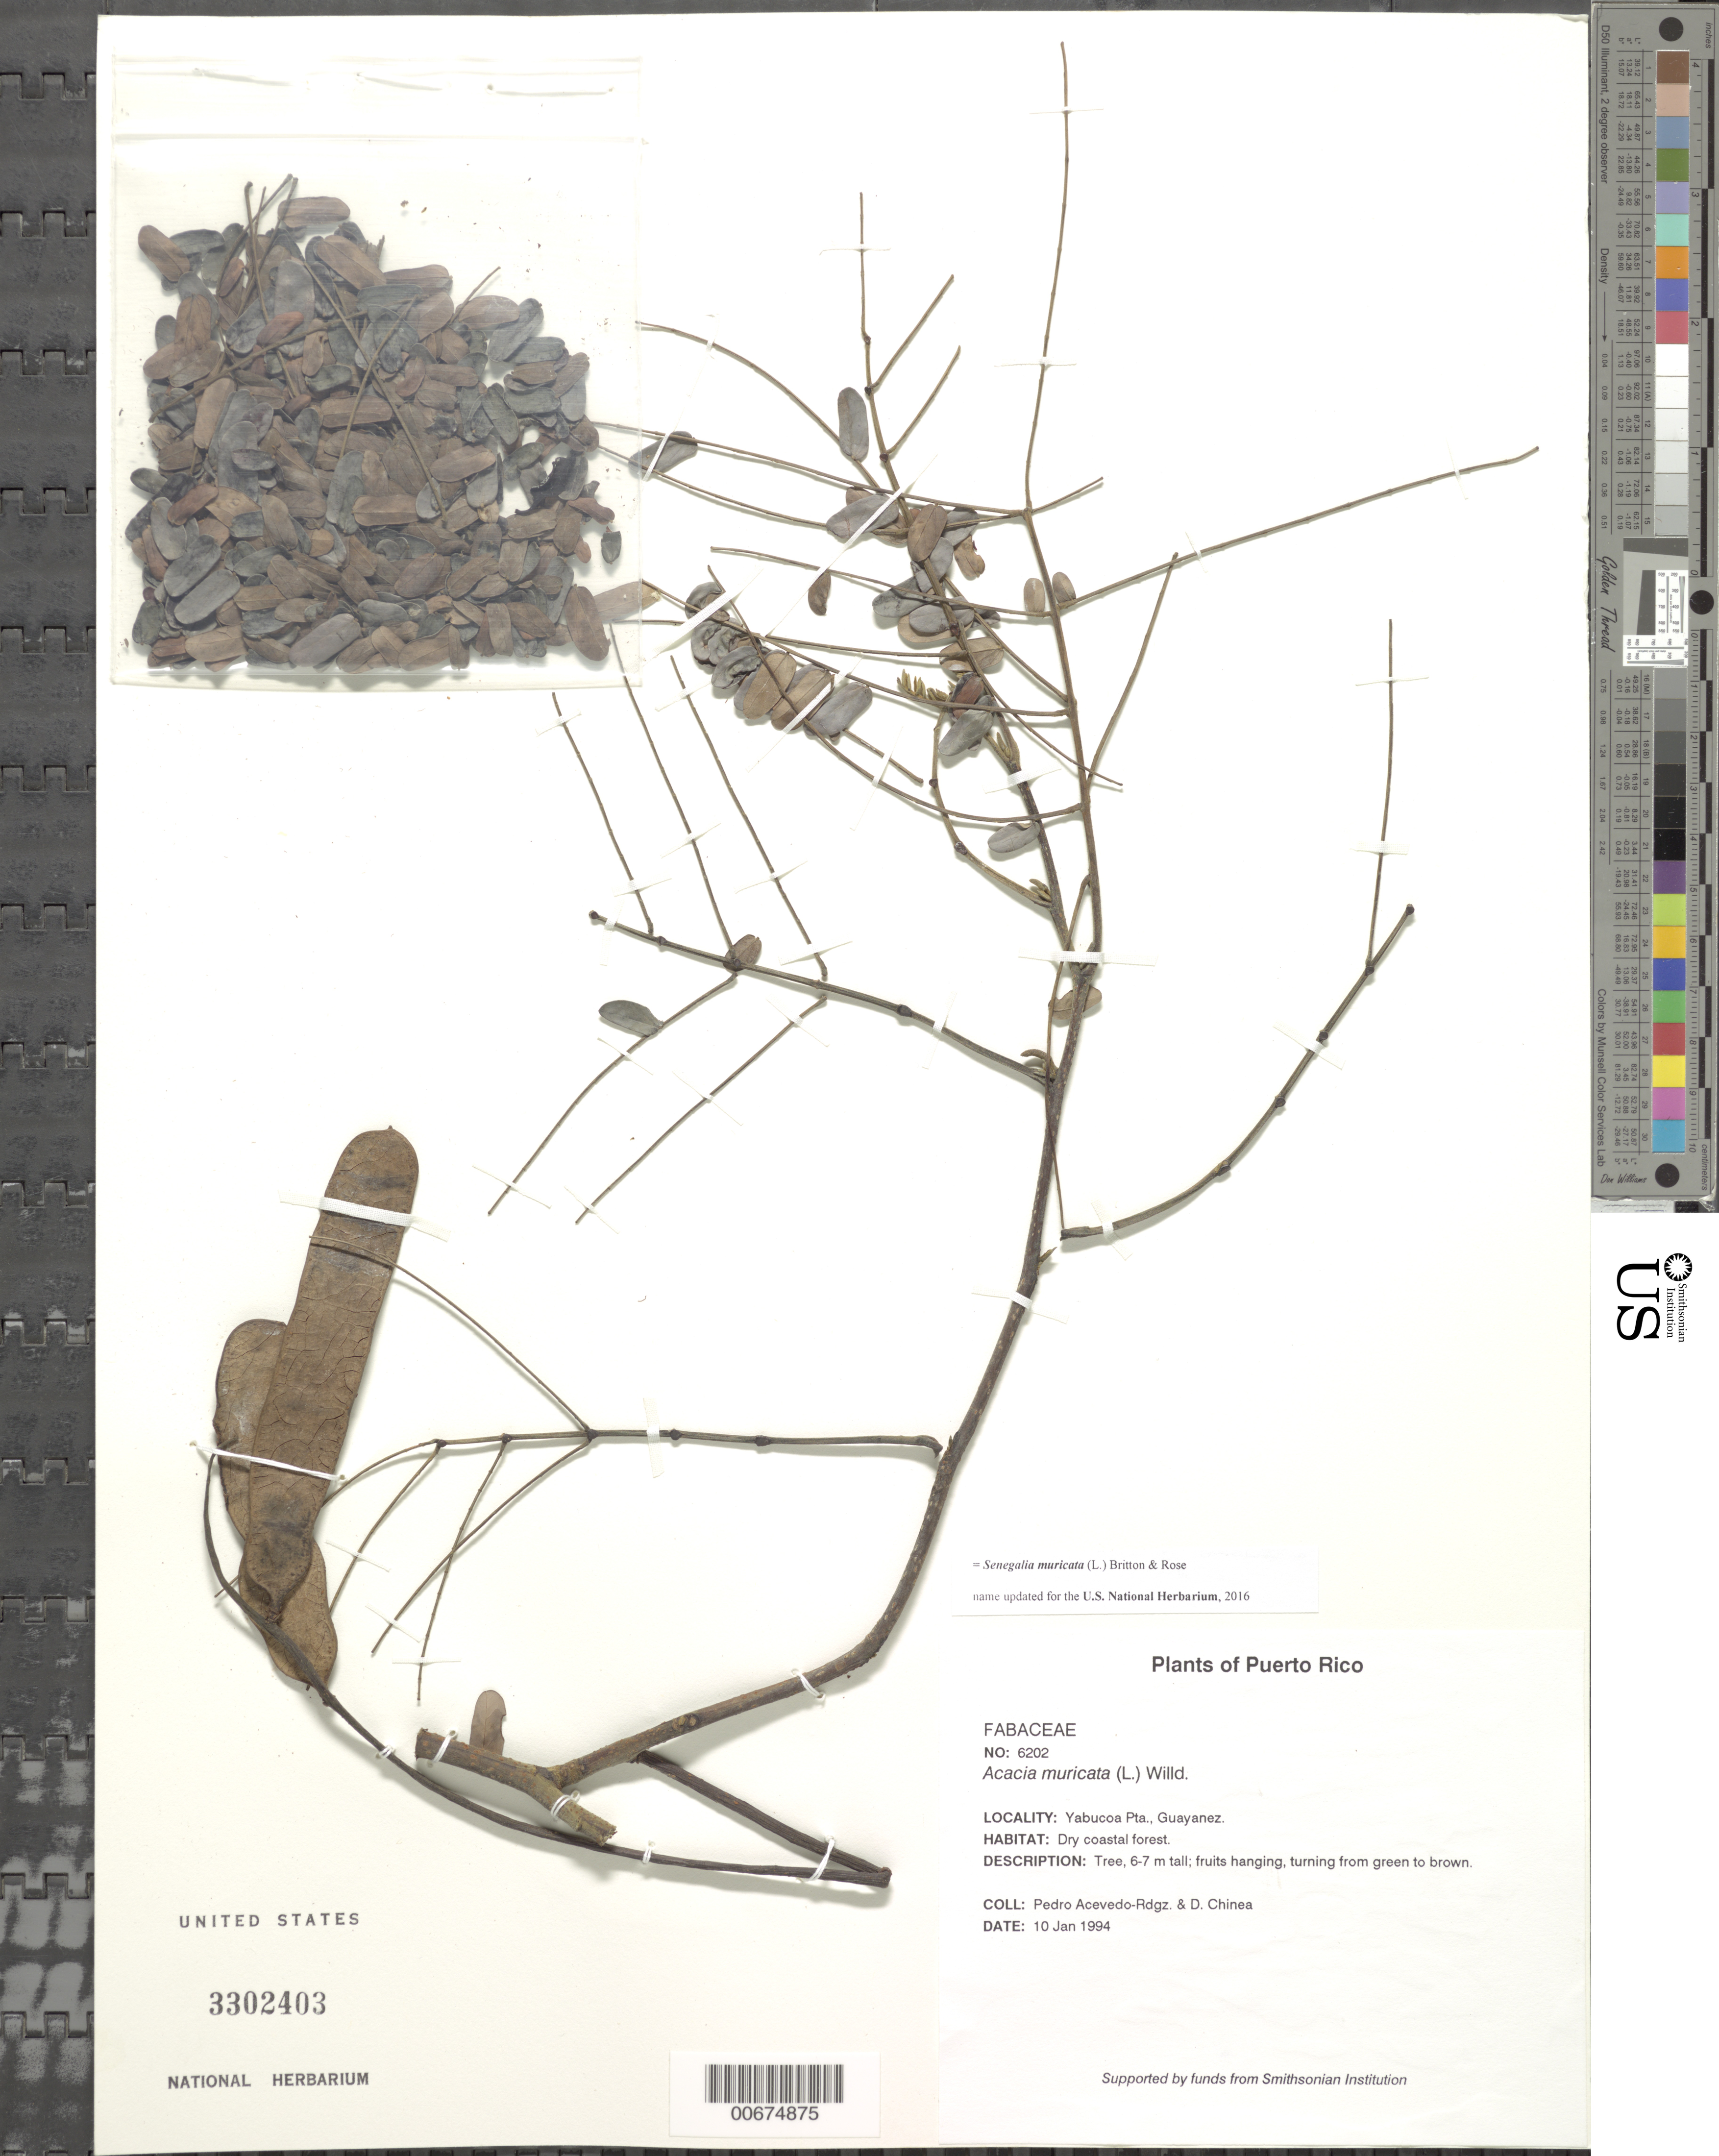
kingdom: Plantae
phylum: Tracheophyta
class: Magnoliopsida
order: Fabales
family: Fabaceae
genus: Parasenegalia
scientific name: Parasenegalia muricata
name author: (L.) Seigler & Ebinger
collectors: P. Acevedo-Rodr. & D. Chinea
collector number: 6202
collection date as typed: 10 Jan 1994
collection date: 1994-01-10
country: Puerto Rico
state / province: Yabucoa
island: Puerto Rico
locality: Yabucoa Pta., Guayanes.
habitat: Dry coastal forest.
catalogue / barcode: US 3302403